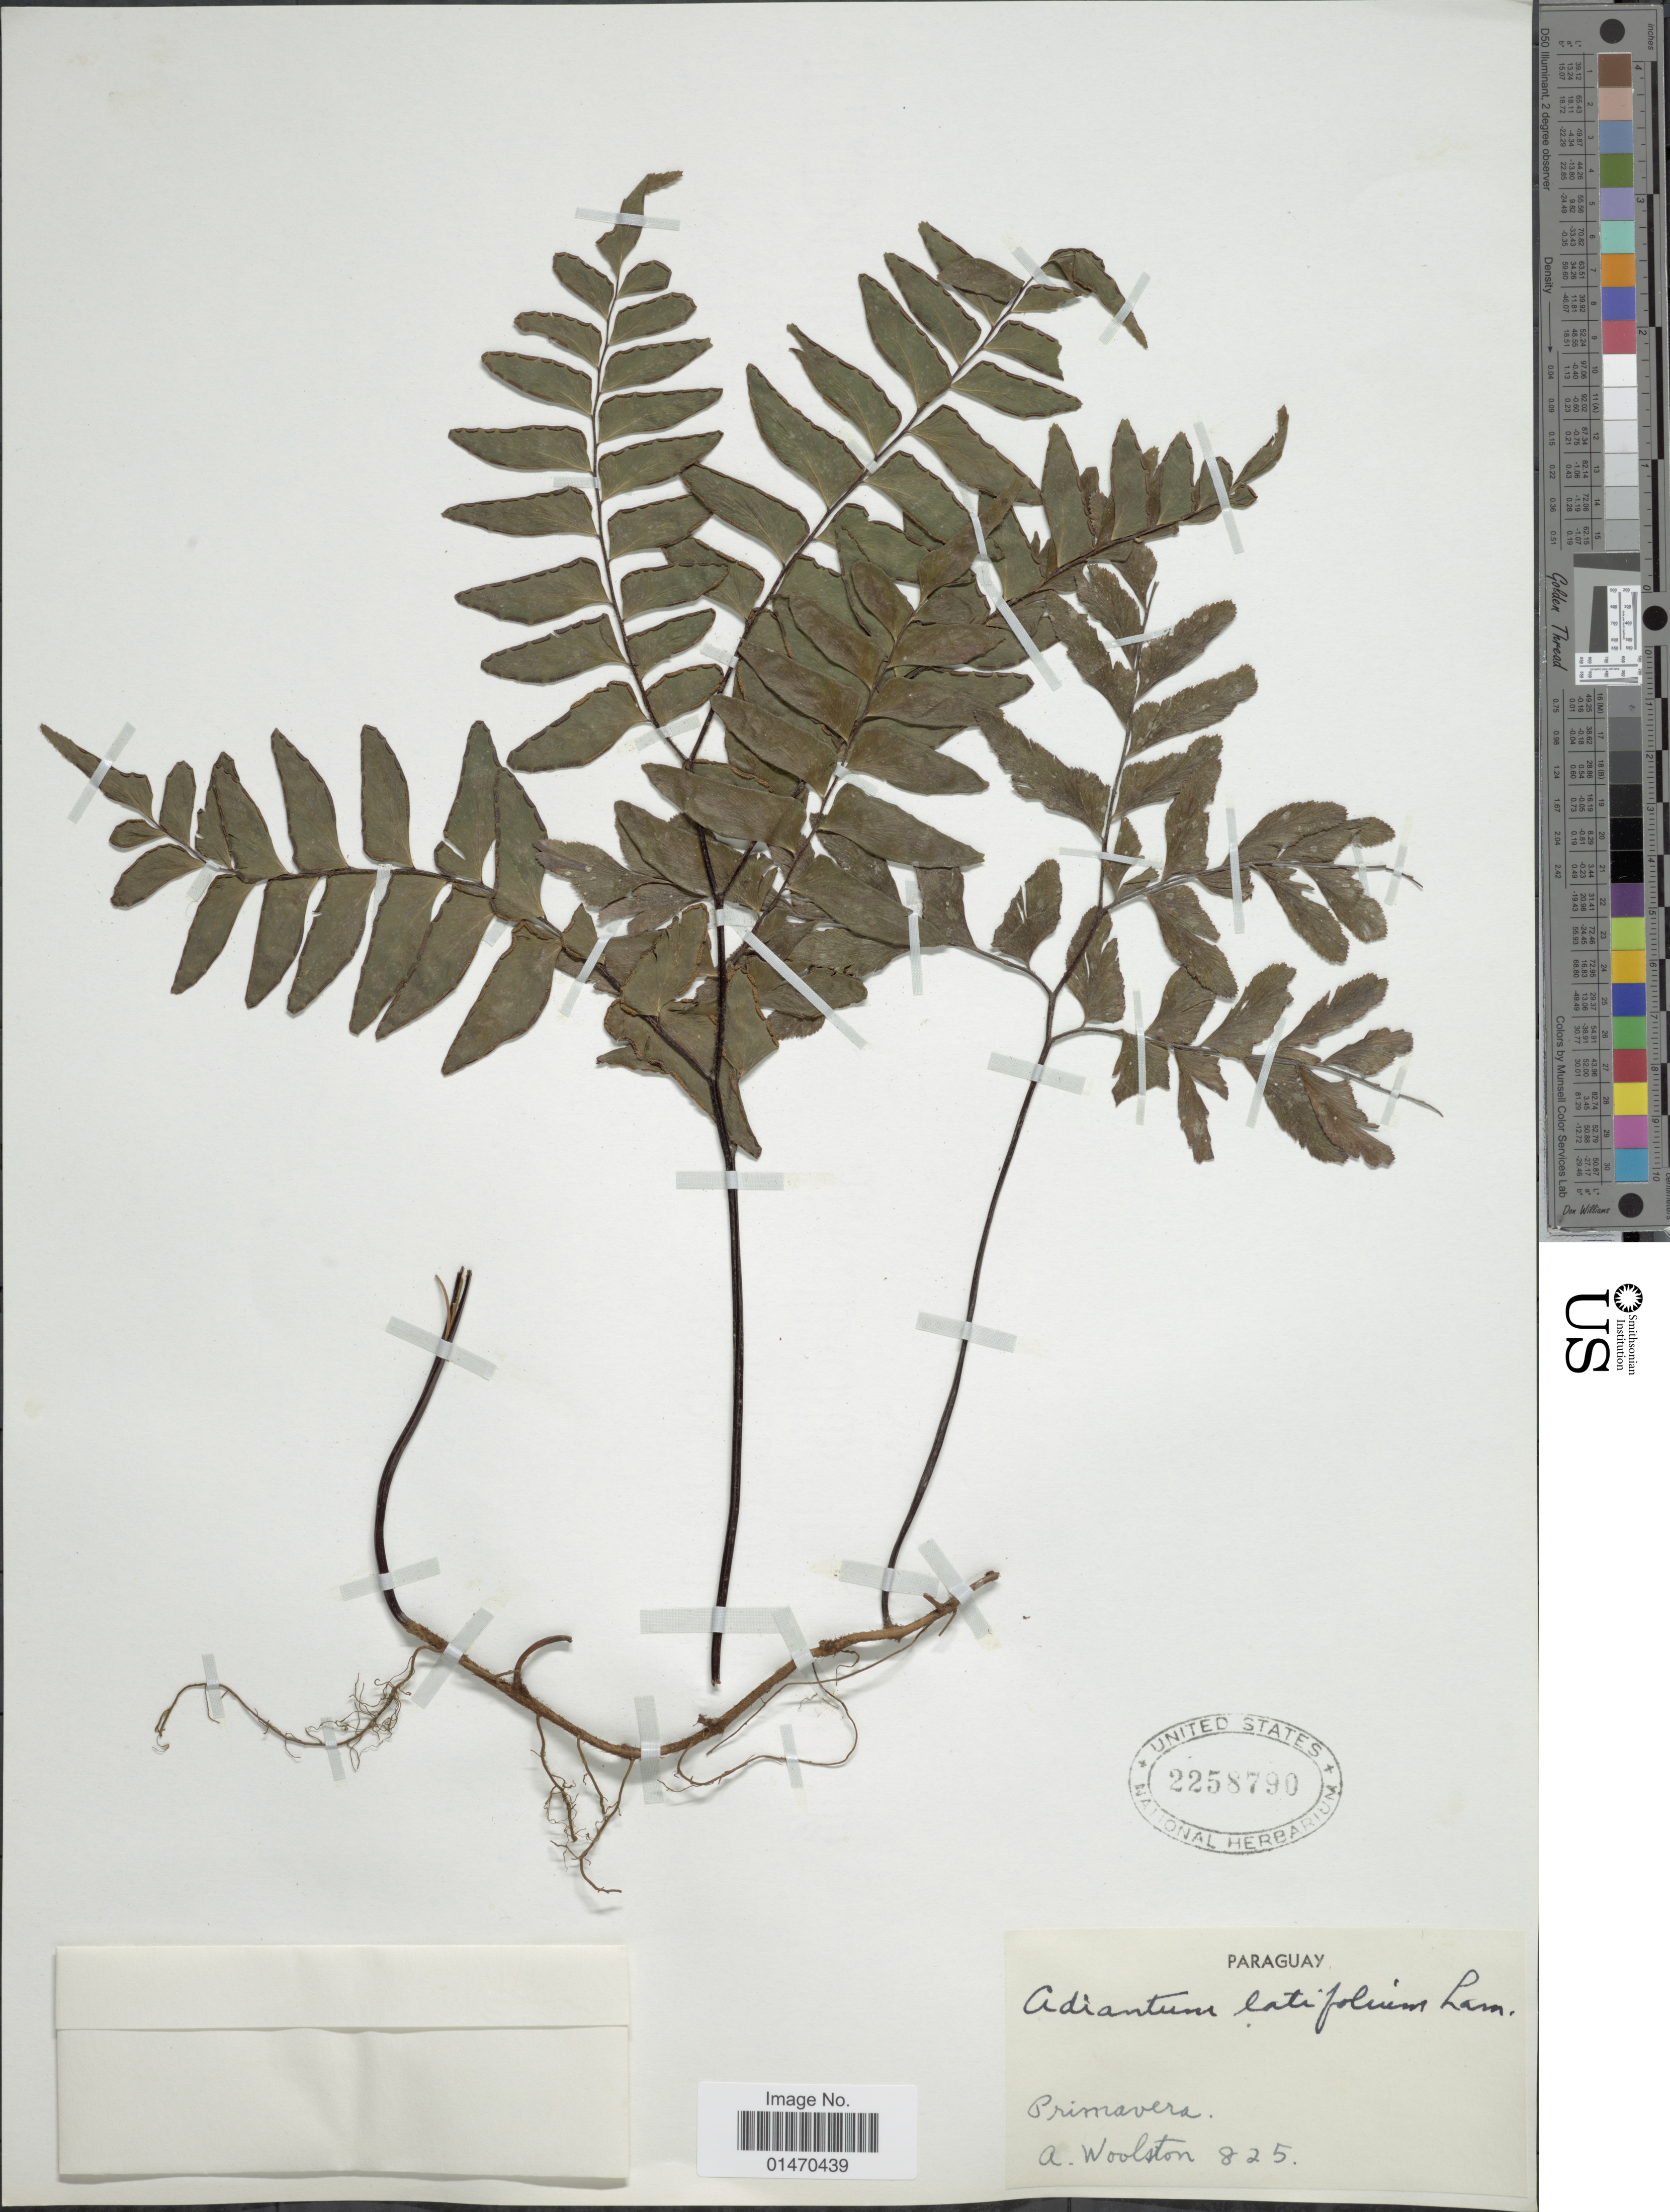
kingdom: Plantae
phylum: Tracheophyta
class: Polypodiopsida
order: Polypodiales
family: Pteridaceae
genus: Adiantum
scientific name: Adiantum latifolium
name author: Lam.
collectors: A. Woolston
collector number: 825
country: Paraguay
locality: Paraguay, Primavera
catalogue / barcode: US 2258790